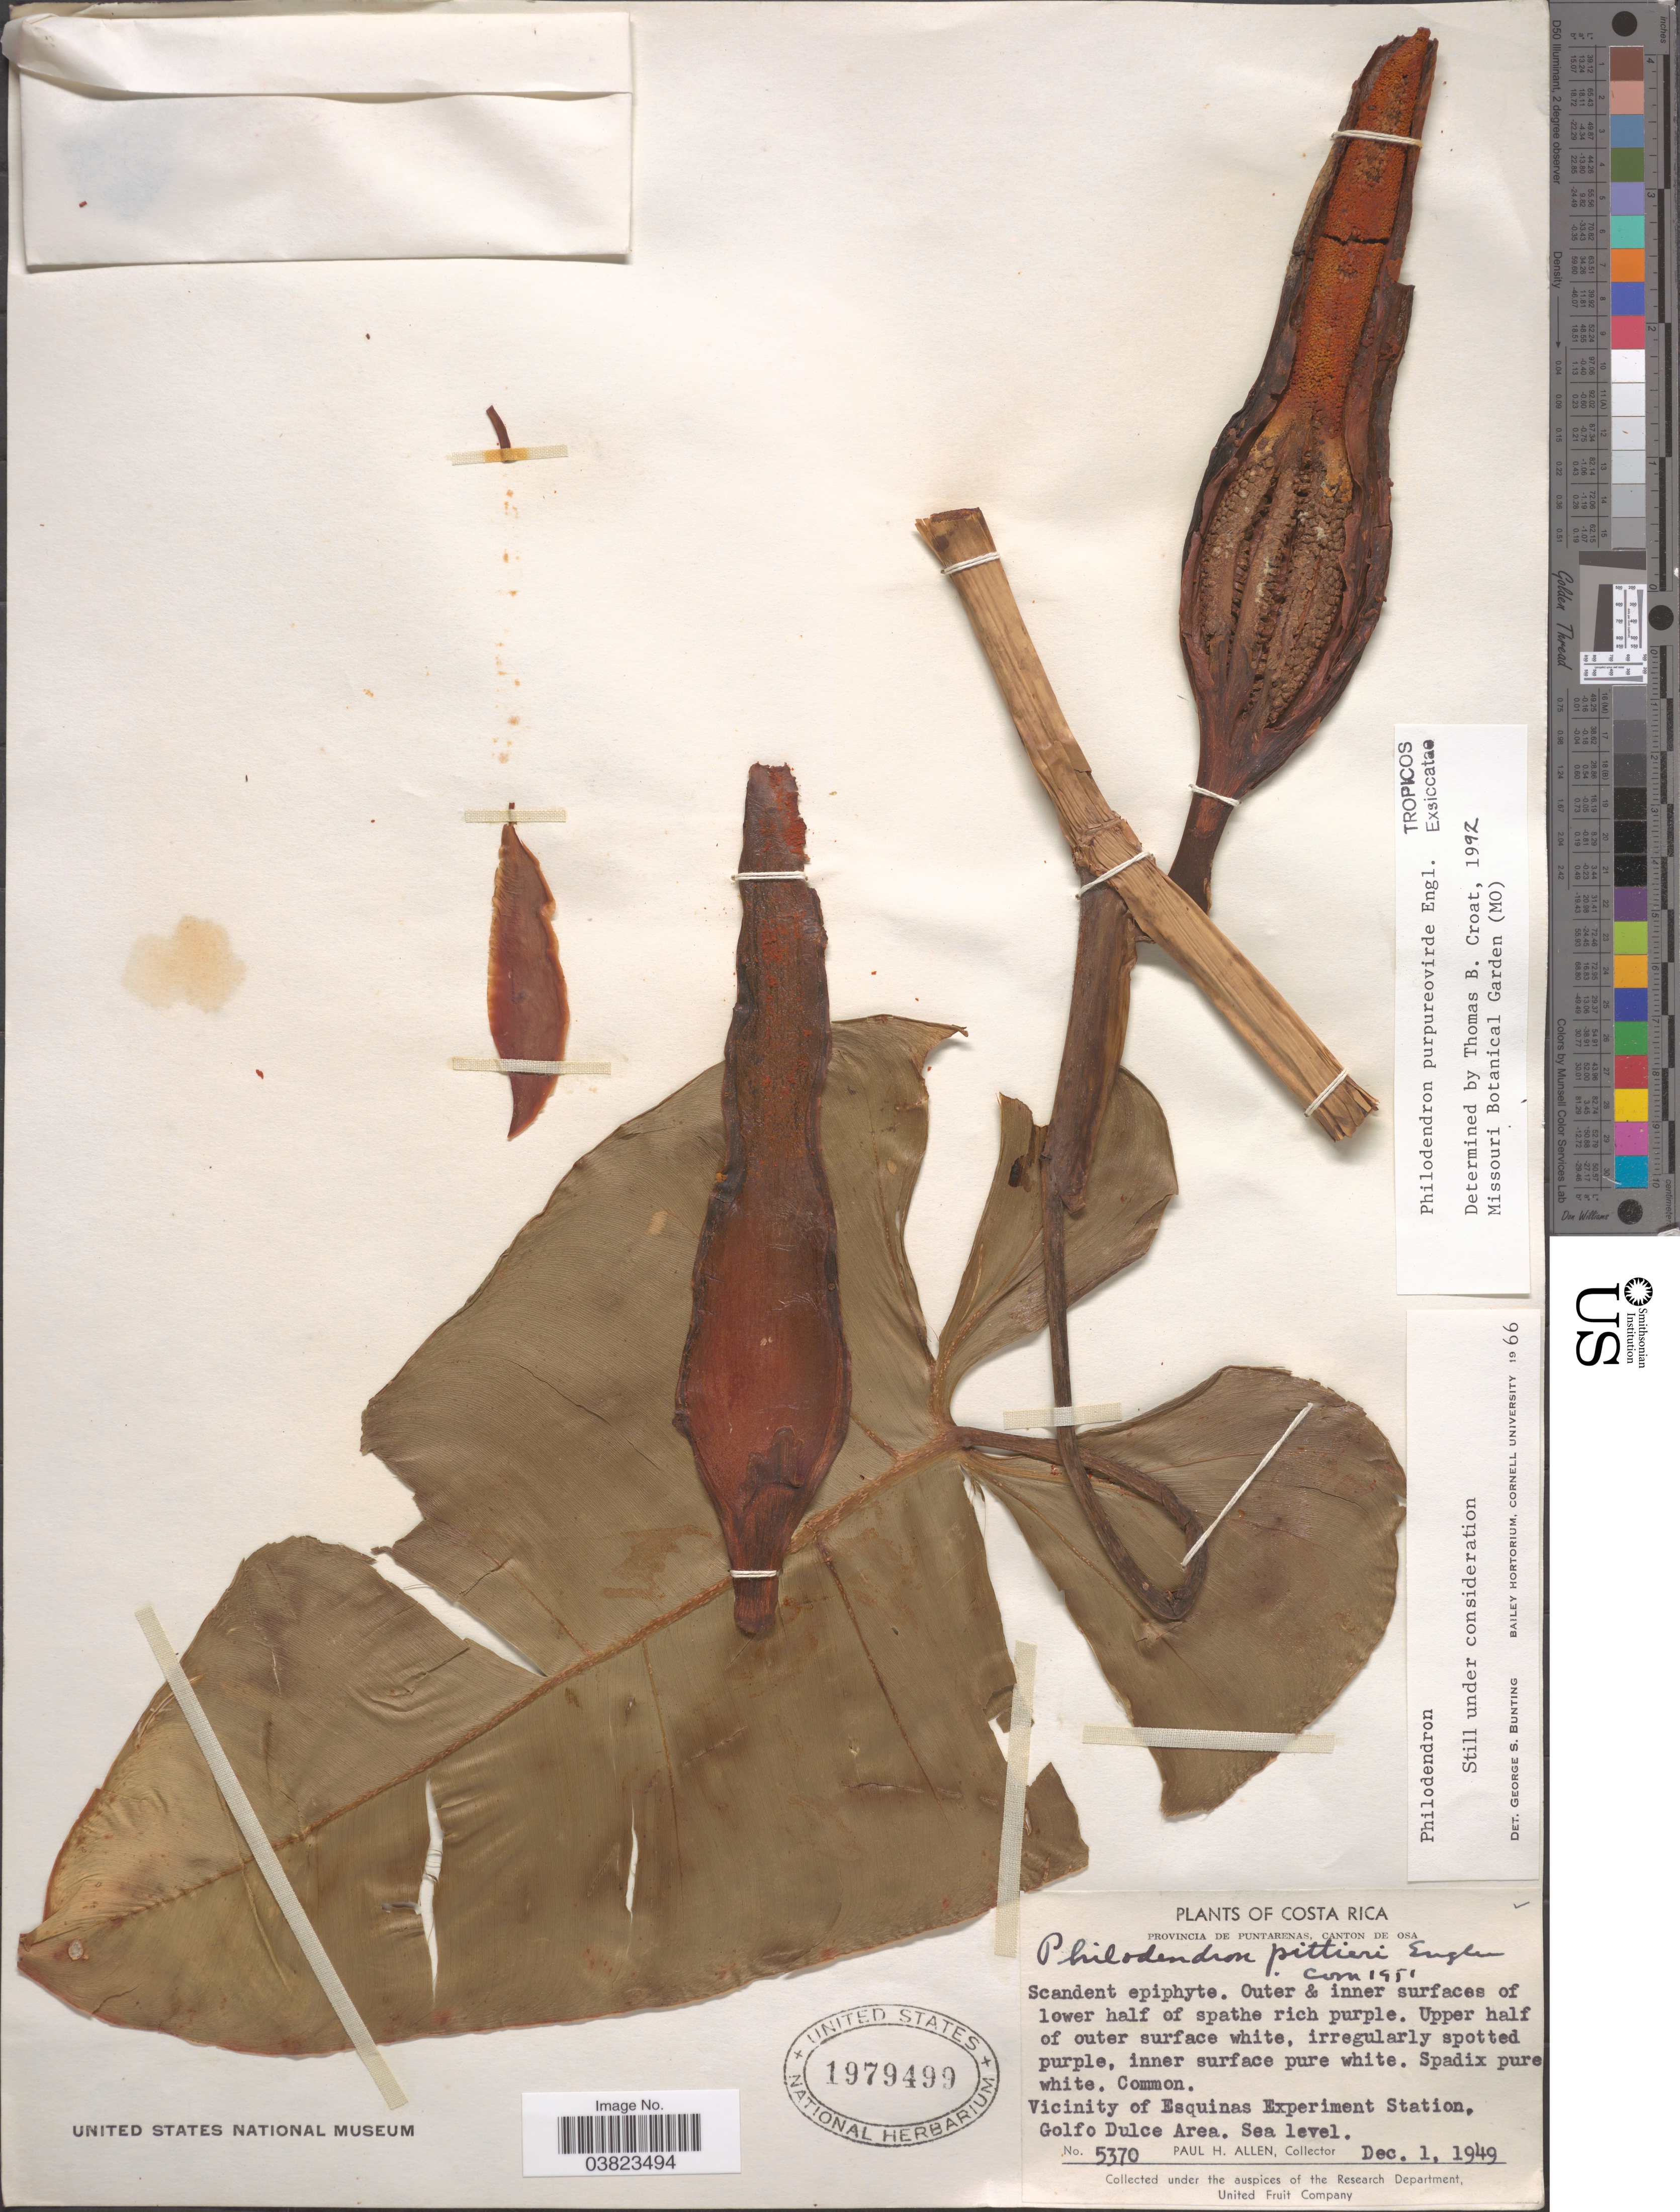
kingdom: Plantae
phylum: Tracheophyta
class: Liliopsida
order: Alismatales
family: Araceae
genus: Philodendron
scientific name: Philodendron purpureoviride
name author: Engl.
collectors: P. H. Allen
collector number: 5370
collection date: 1949-12-01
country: Costa Rica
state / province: Puntarenas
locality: Canton de Osa. Vicinity of Esquinas Experiment Station. Golfo Dulce Area.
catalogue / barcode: US 1979499